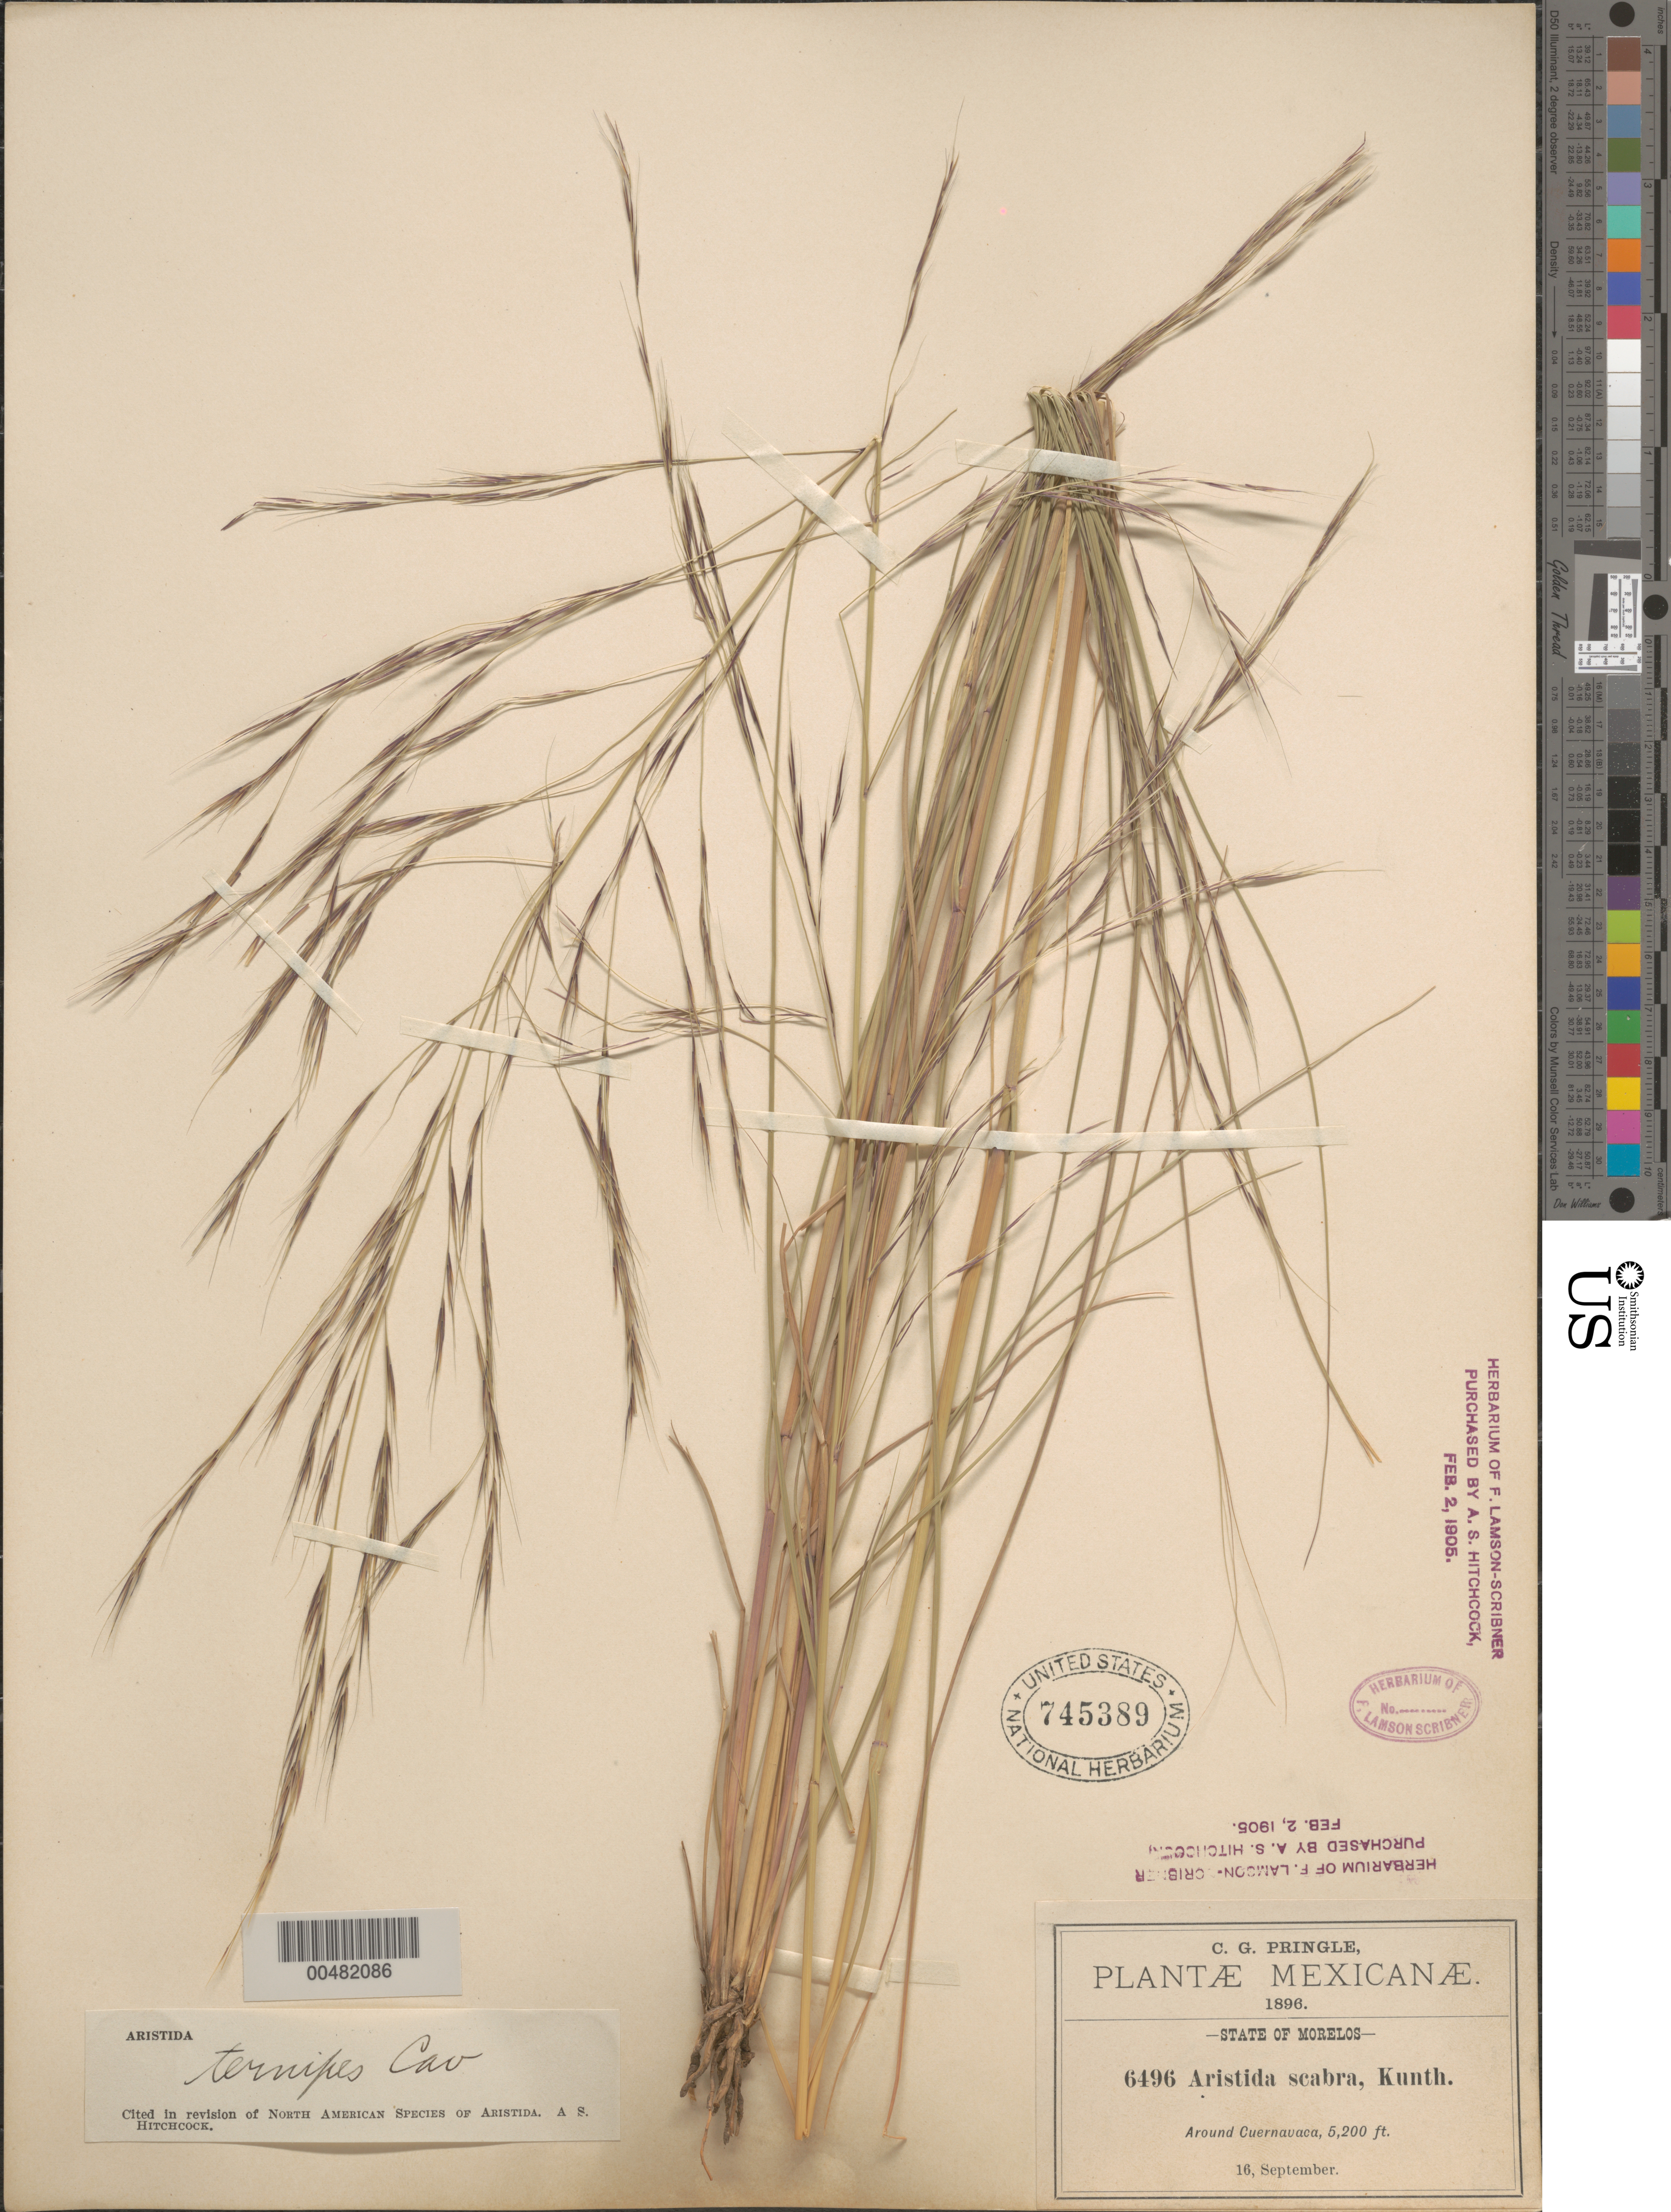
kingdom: Plantae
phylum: Tracheophyta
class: Liliopsida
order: Poales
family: Poaceae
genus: Aristida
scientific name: Aristida ternipes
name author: Cav.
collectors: C. G. Pringle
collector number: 6496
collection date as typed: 16 Sep 1896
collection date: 1896-09-16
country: Mexico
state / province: Morelos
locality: Around Cuernavaca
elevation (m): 1585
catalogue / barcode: US 745389